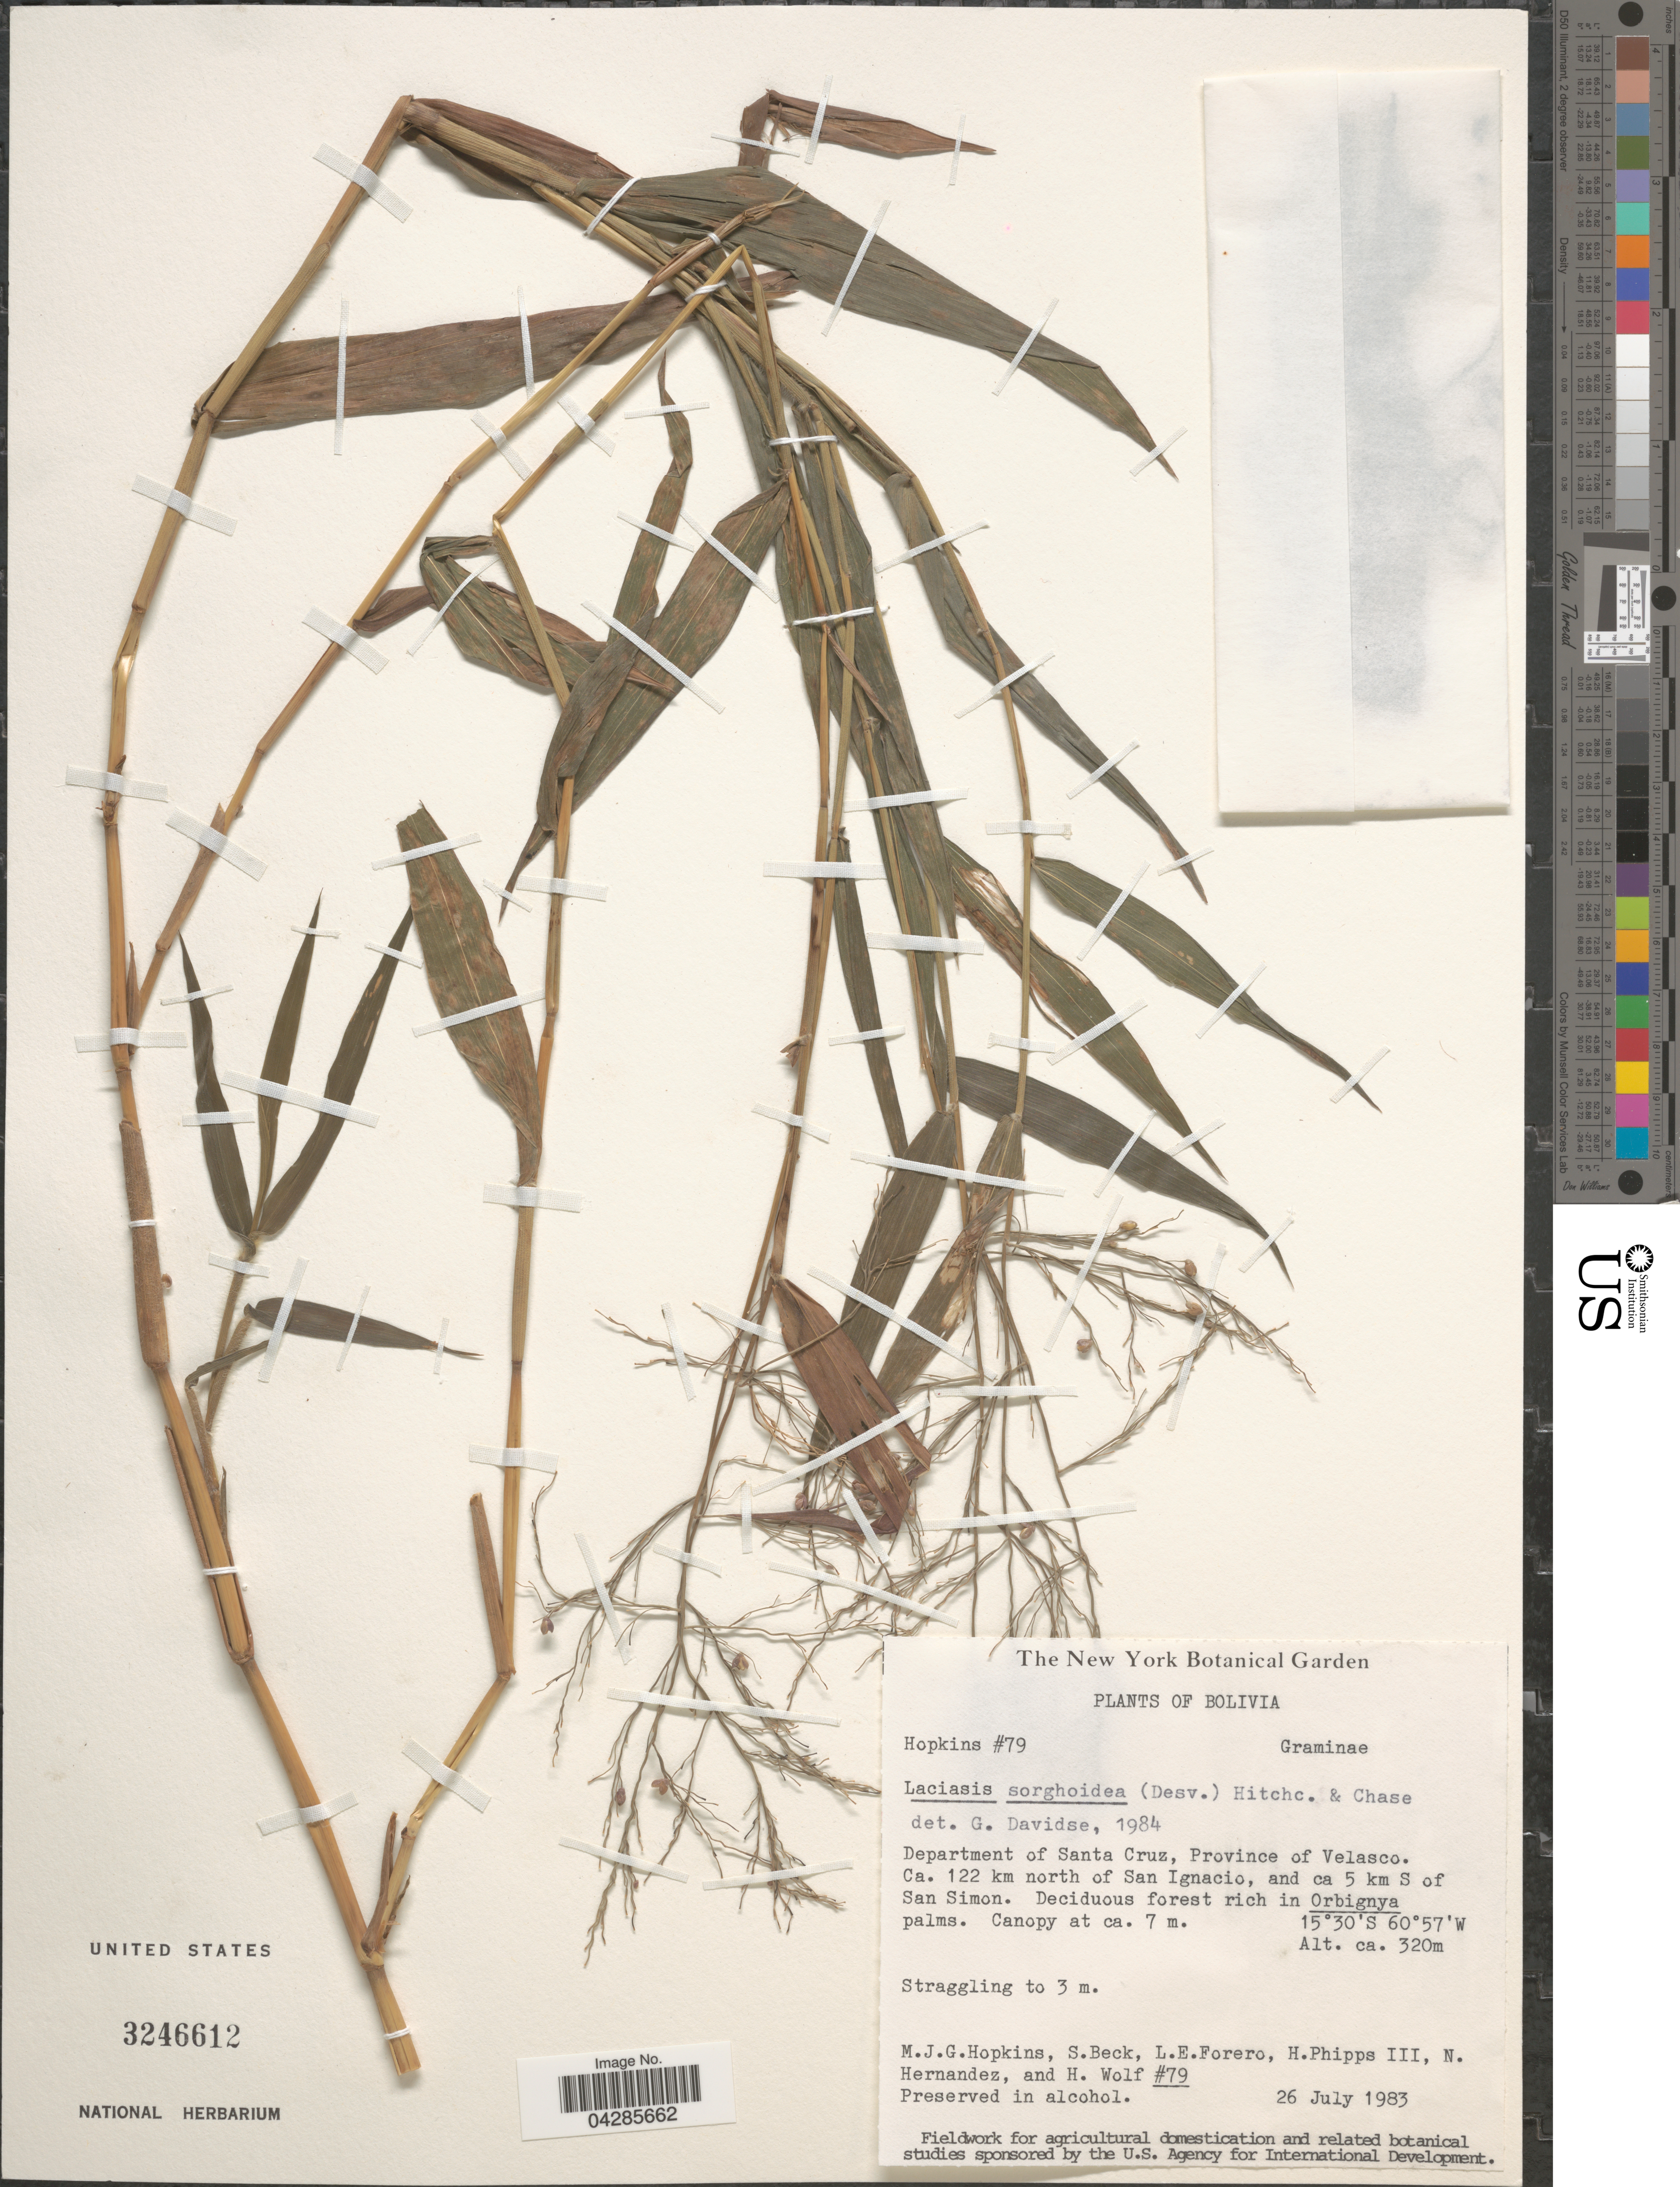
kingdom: Plantae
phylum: Tracheophyta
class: Liliopsida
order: Poales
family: Poaceae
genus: Lasiacis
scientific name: Lasiacis sorghoidea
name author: (Desv. ex Ham.) Hitchc. & Chase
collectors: M. J. G. Hopkins, S. G. Beck, L. Forero, H. Phipps & et al.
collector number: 79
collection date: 1983-07-26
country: Bolivia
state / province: Santa Cruz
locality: Department of Santa Cruz, Province of Velasco. Ca. 122 km north of San Ignacio, and ca 5 km S of San Simon.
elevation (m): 320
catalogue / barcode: US 3246612